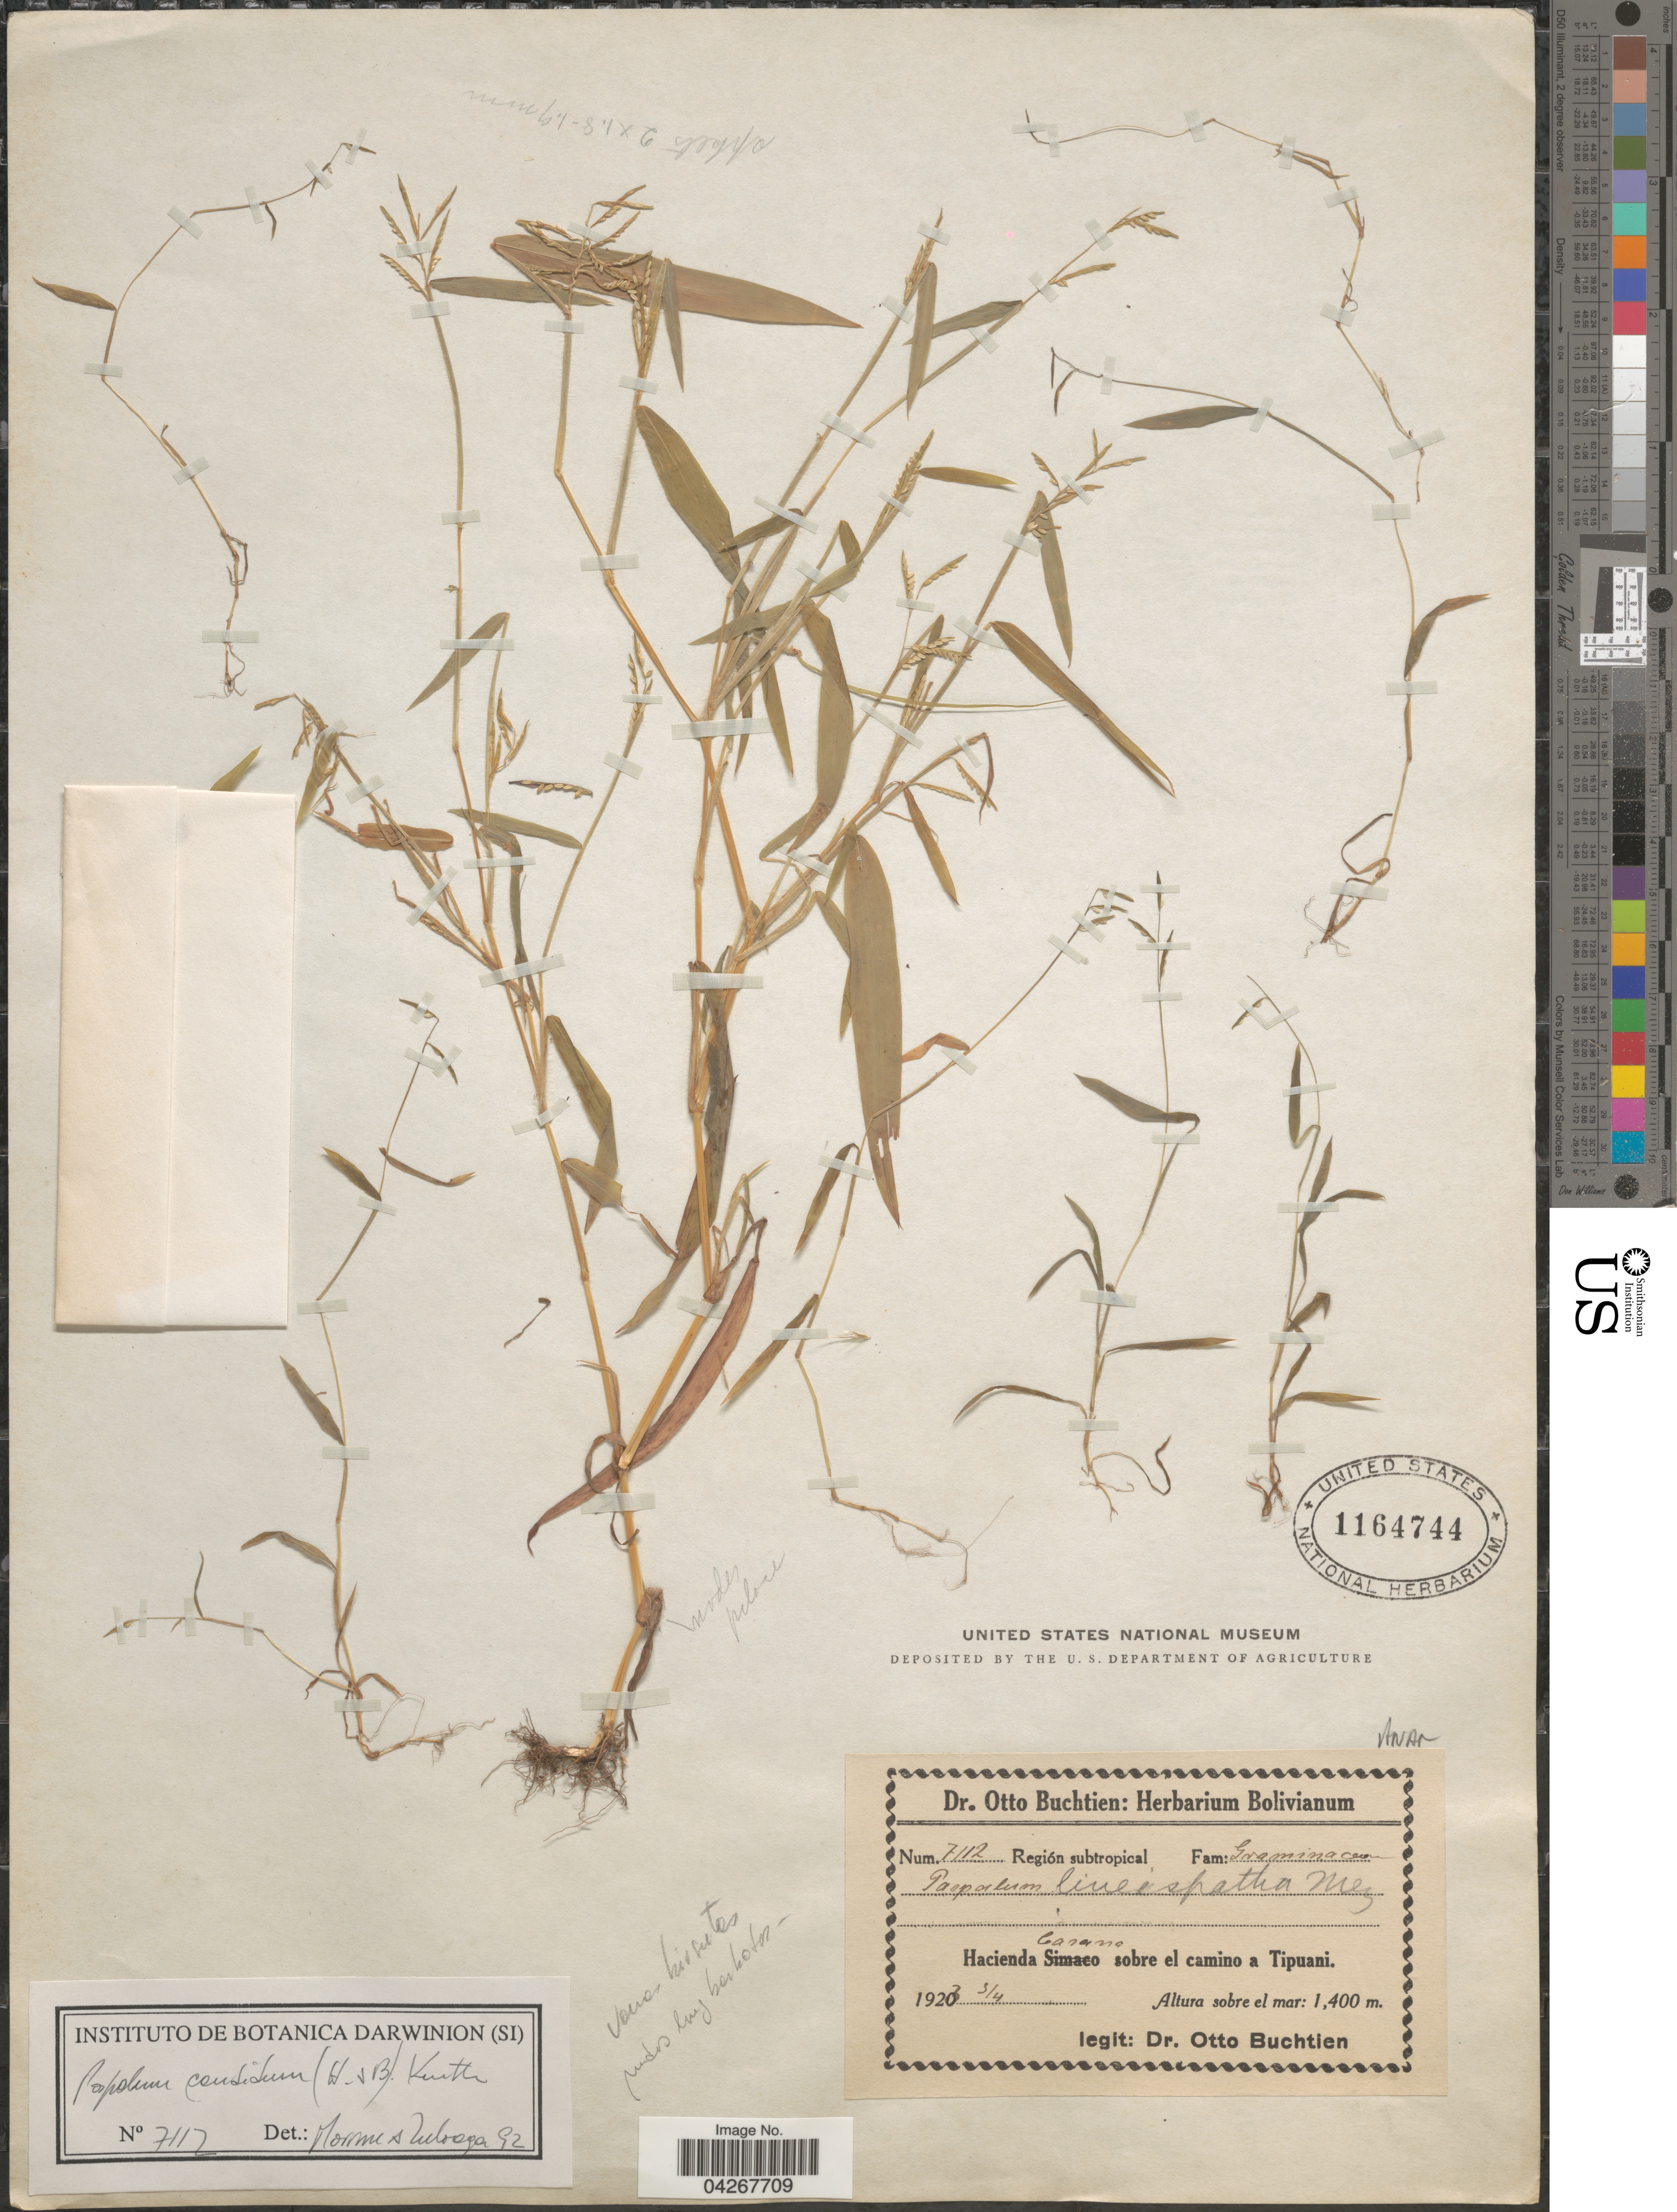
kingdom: Plantae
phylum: Tracheophyta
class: Liliopsida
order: Poales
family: Poaceae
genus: Paspalum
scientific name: Paspalum candidum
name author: (Humb. & Bonpl. ex Fleugge) Kunth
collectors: O. Buchtien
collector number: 7112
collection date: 1923-04-03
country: Bolivia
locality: Región subtropical. Hacienda Casana sobre el camino a Tipuani.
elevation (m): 1400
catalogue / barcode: US 1164744